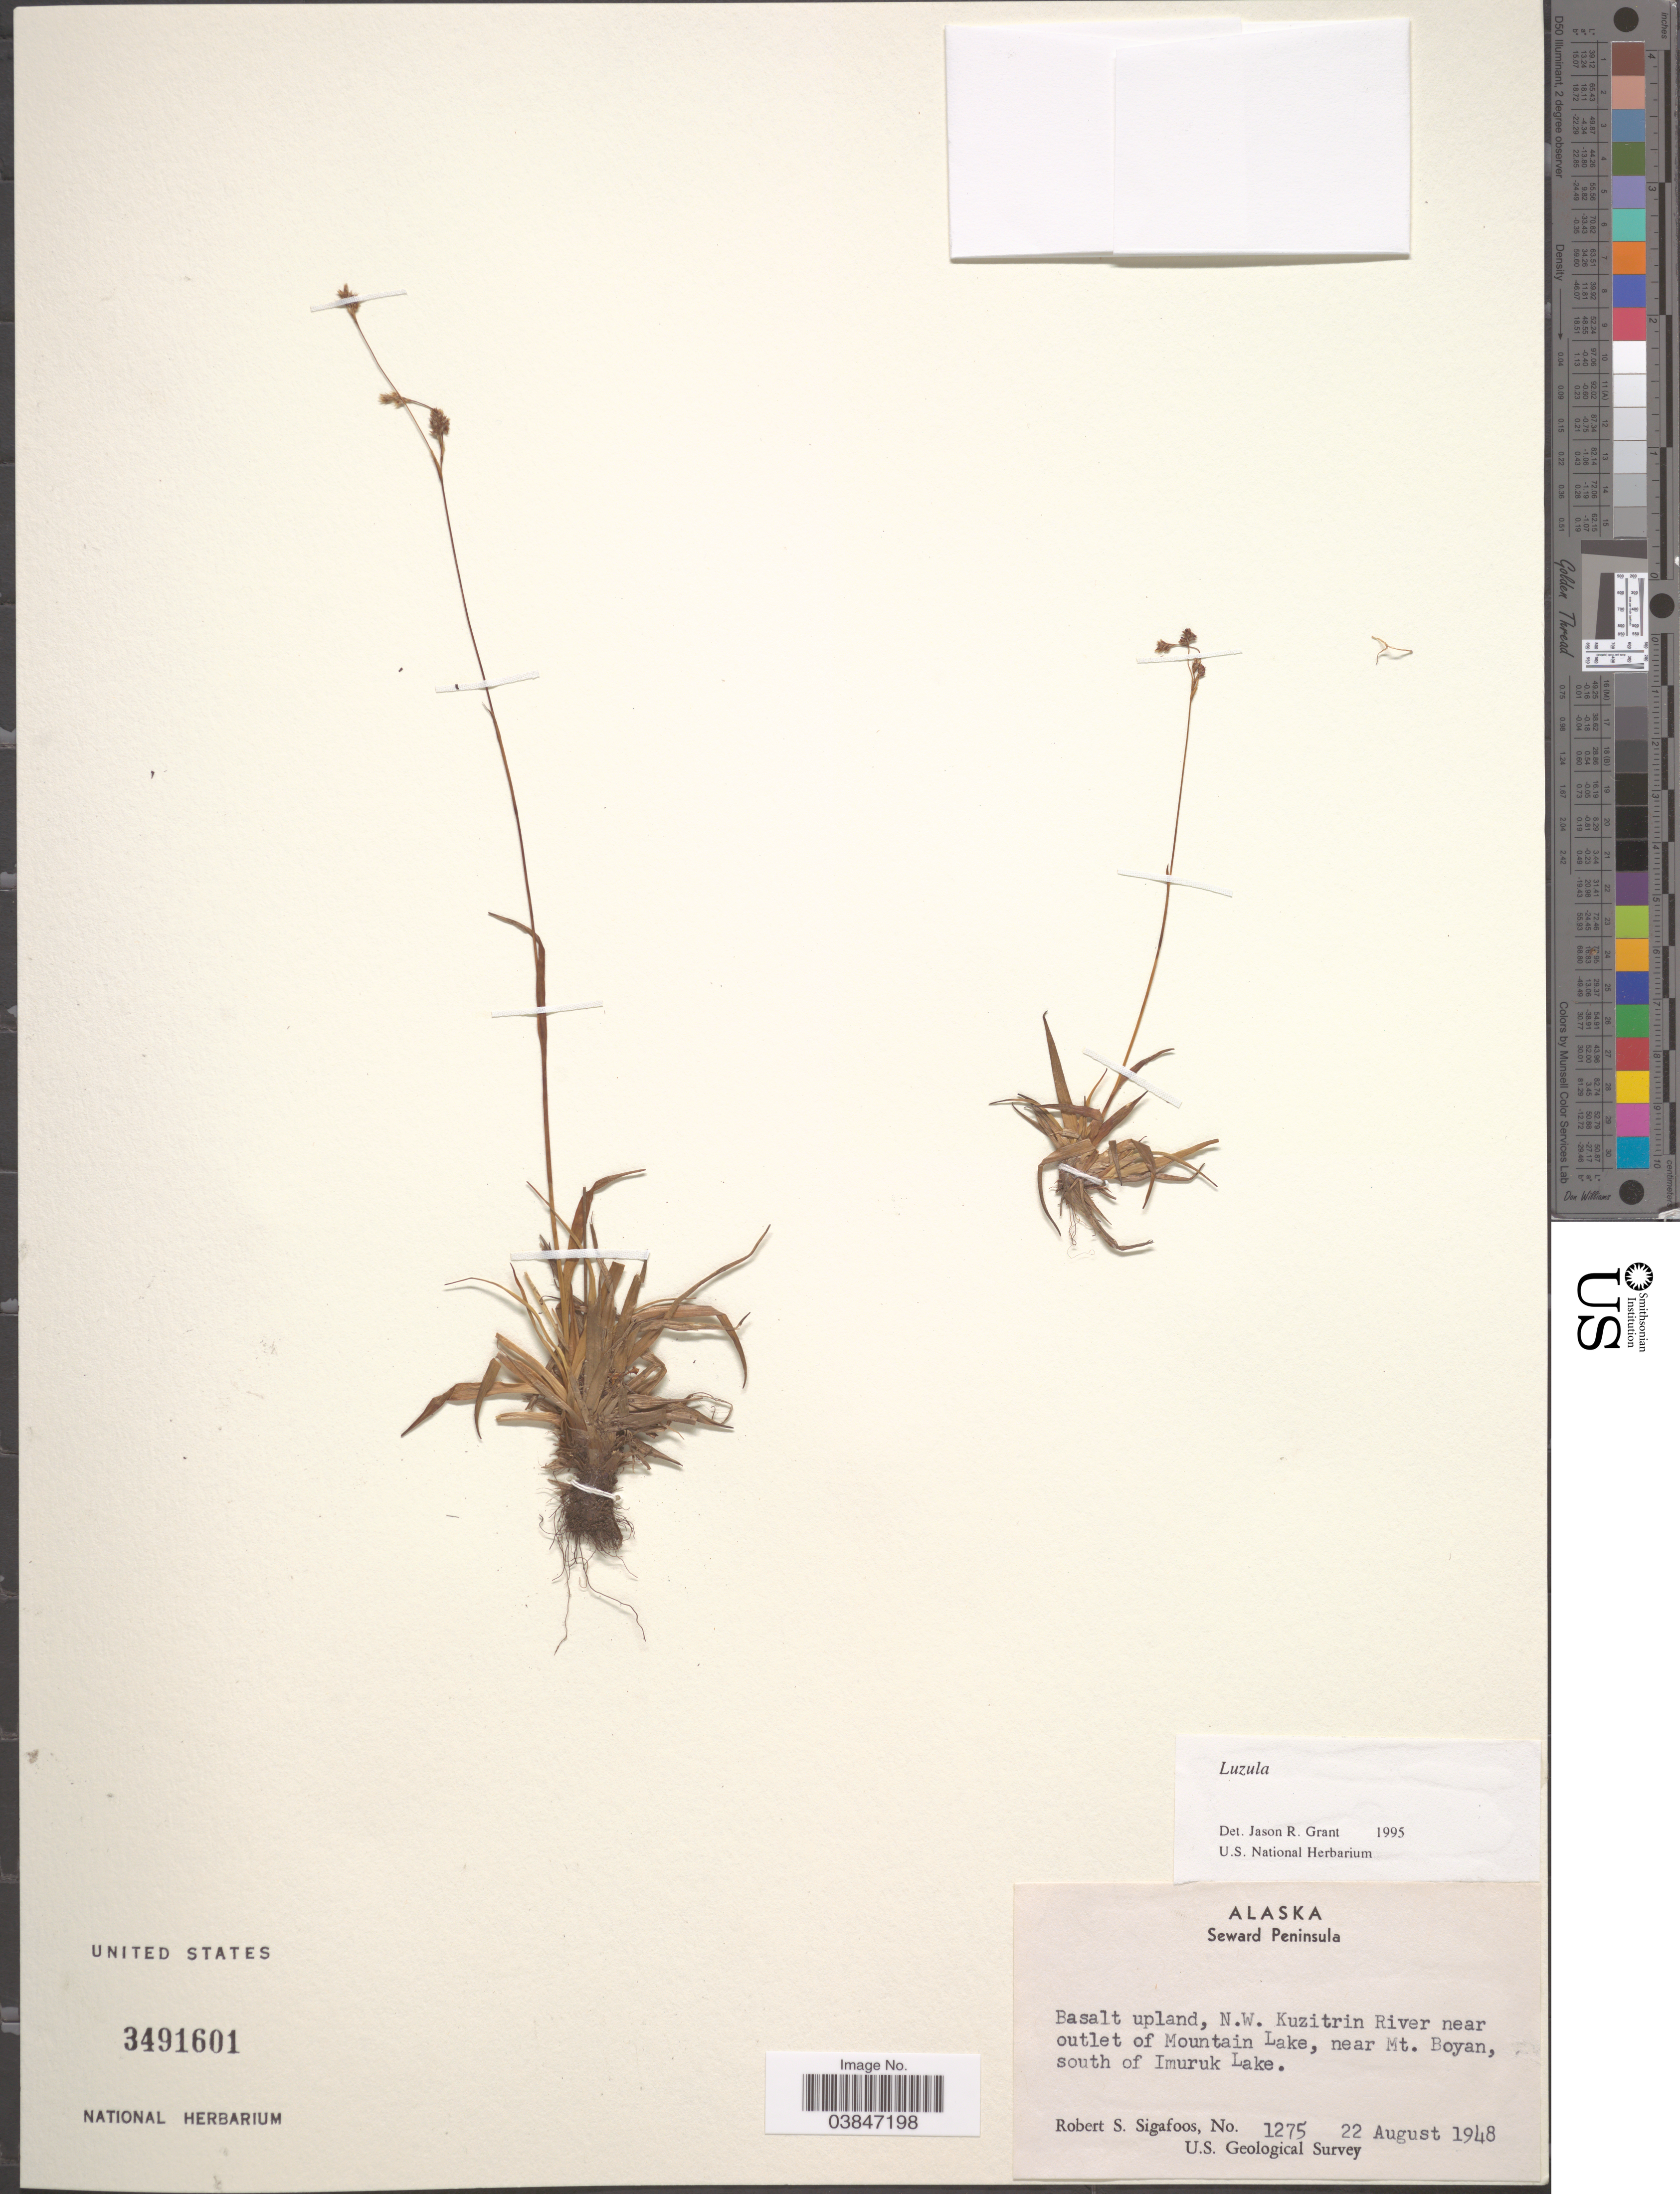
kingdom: Plantae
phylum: Tracheophyta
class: Liliopsida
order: Poales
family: Juncaceae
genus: Luzula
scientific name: Luzula sp.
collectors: R. Sigafoos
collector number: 1275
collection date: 1948-08-22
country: United States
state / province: Alaska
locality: Seward Peninsula. Basalt upland, N.W. Kuzitrin River near outlet of Mountain Lake, near Mt. Boyan, south of Imuruk Lake.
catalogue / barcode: US 3491601